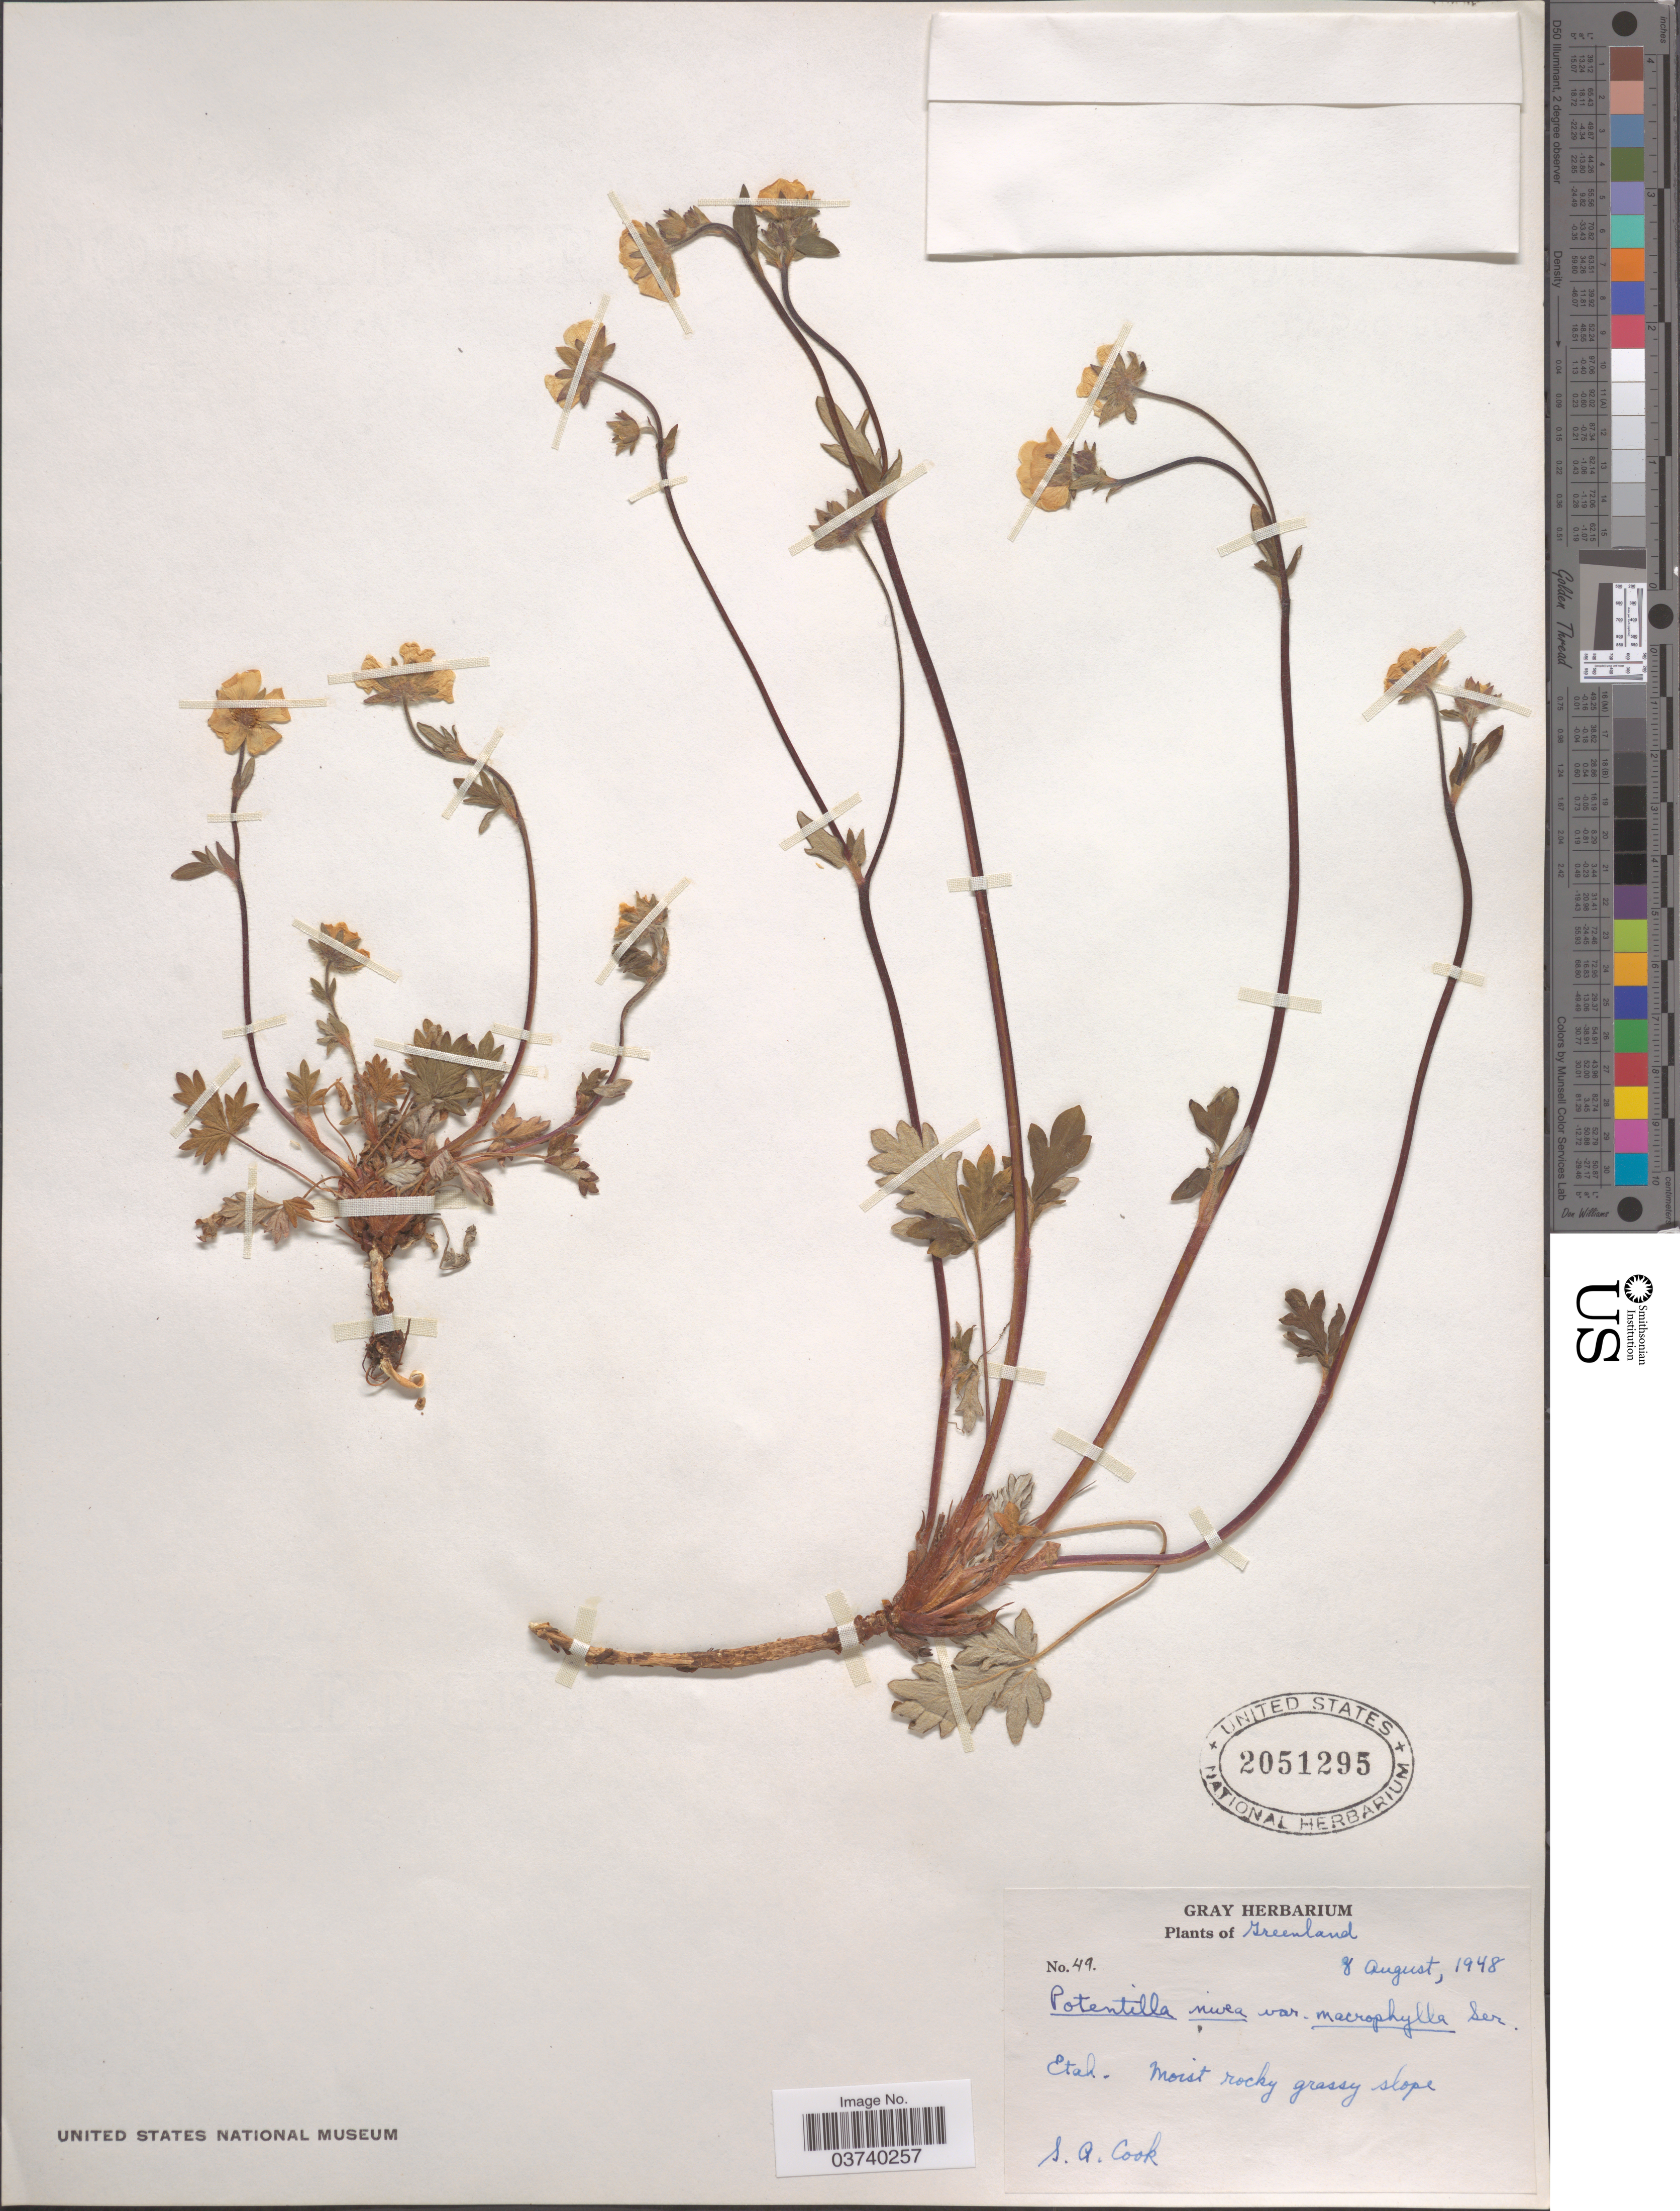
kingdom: Plantae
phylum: Tracheophyta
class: Magnoliopsida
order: Rosales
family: Rosaceae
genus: Potentilla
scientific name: Potentilla nivea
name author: L.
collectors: S. A. Cook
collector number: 49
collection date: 1948-08-08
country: Greenland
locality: Etah.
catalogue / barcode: US 2051295